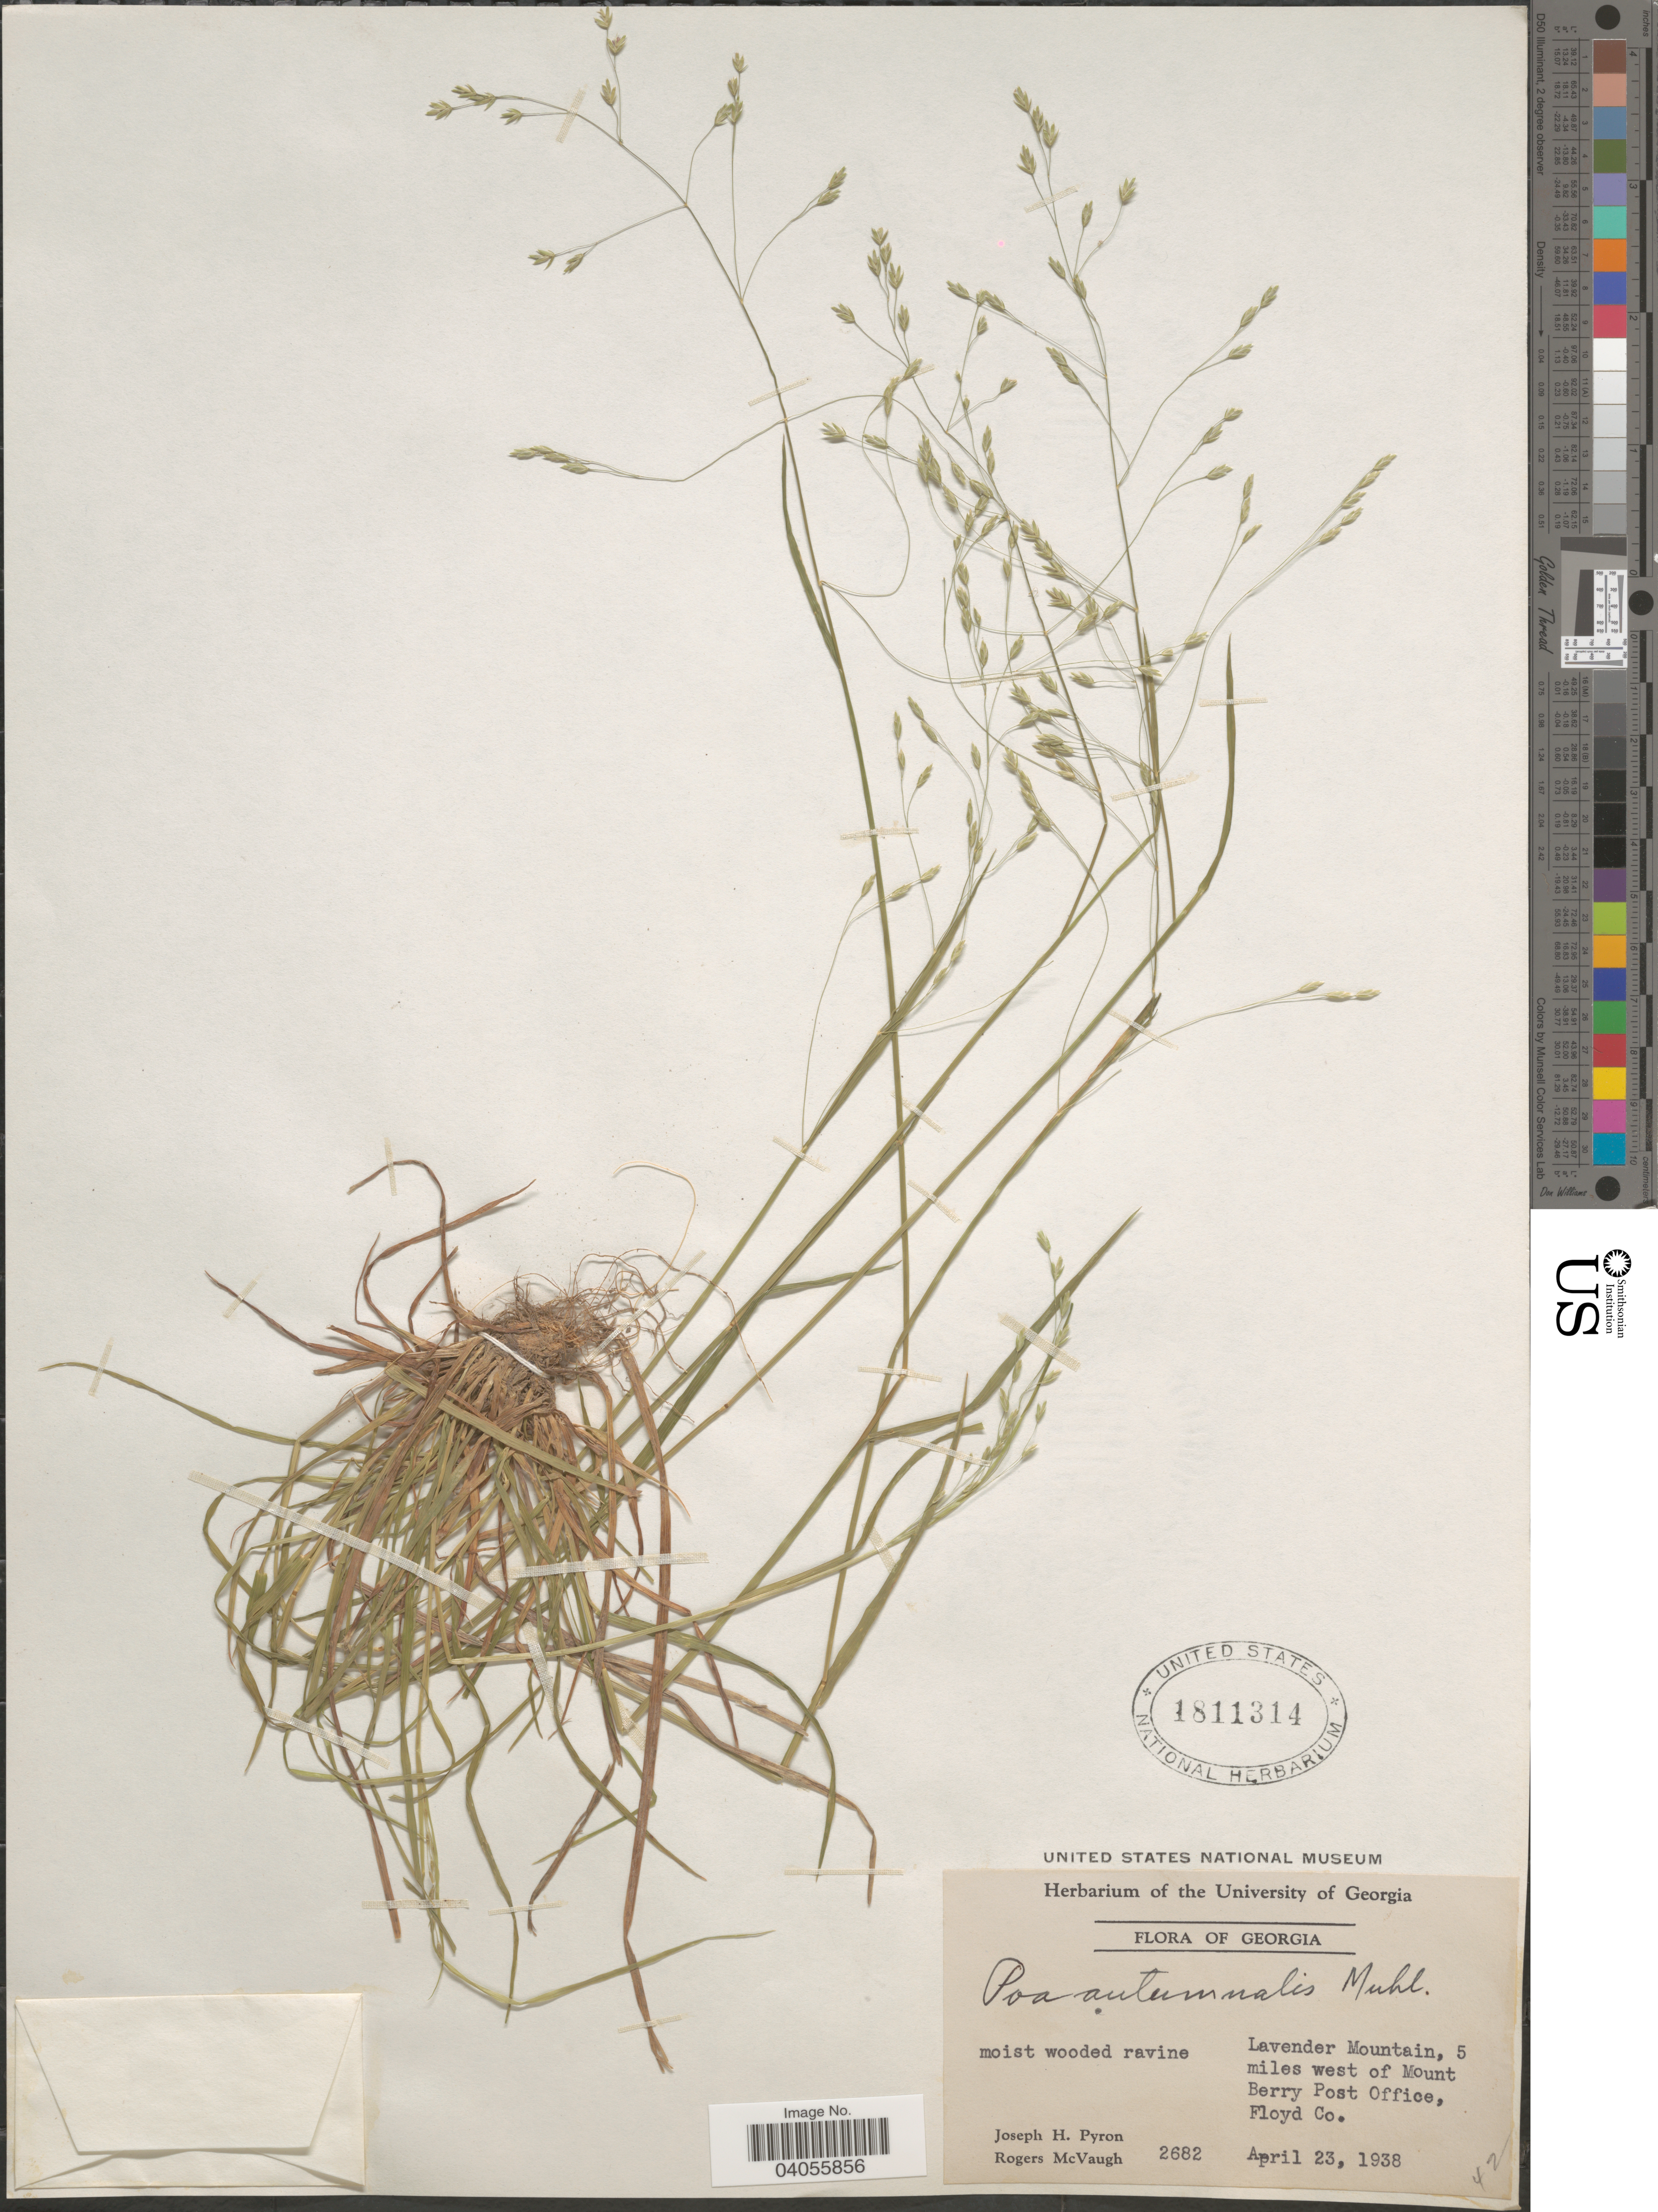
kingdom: Plantae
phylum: Tracheophyta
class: Liliopsida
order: Poales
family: Poaceae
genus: Poa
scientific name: Poa autumnalis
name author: Muhl. ex Elliott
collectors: J. H. Pyron & R. McVaugh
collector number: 2682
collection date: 1938-04-23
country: United States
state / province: Georgia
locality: Lavender Mountain, 5 miles west of Mount Berry Post Office, Floyd Co.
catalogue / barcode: US 1811314